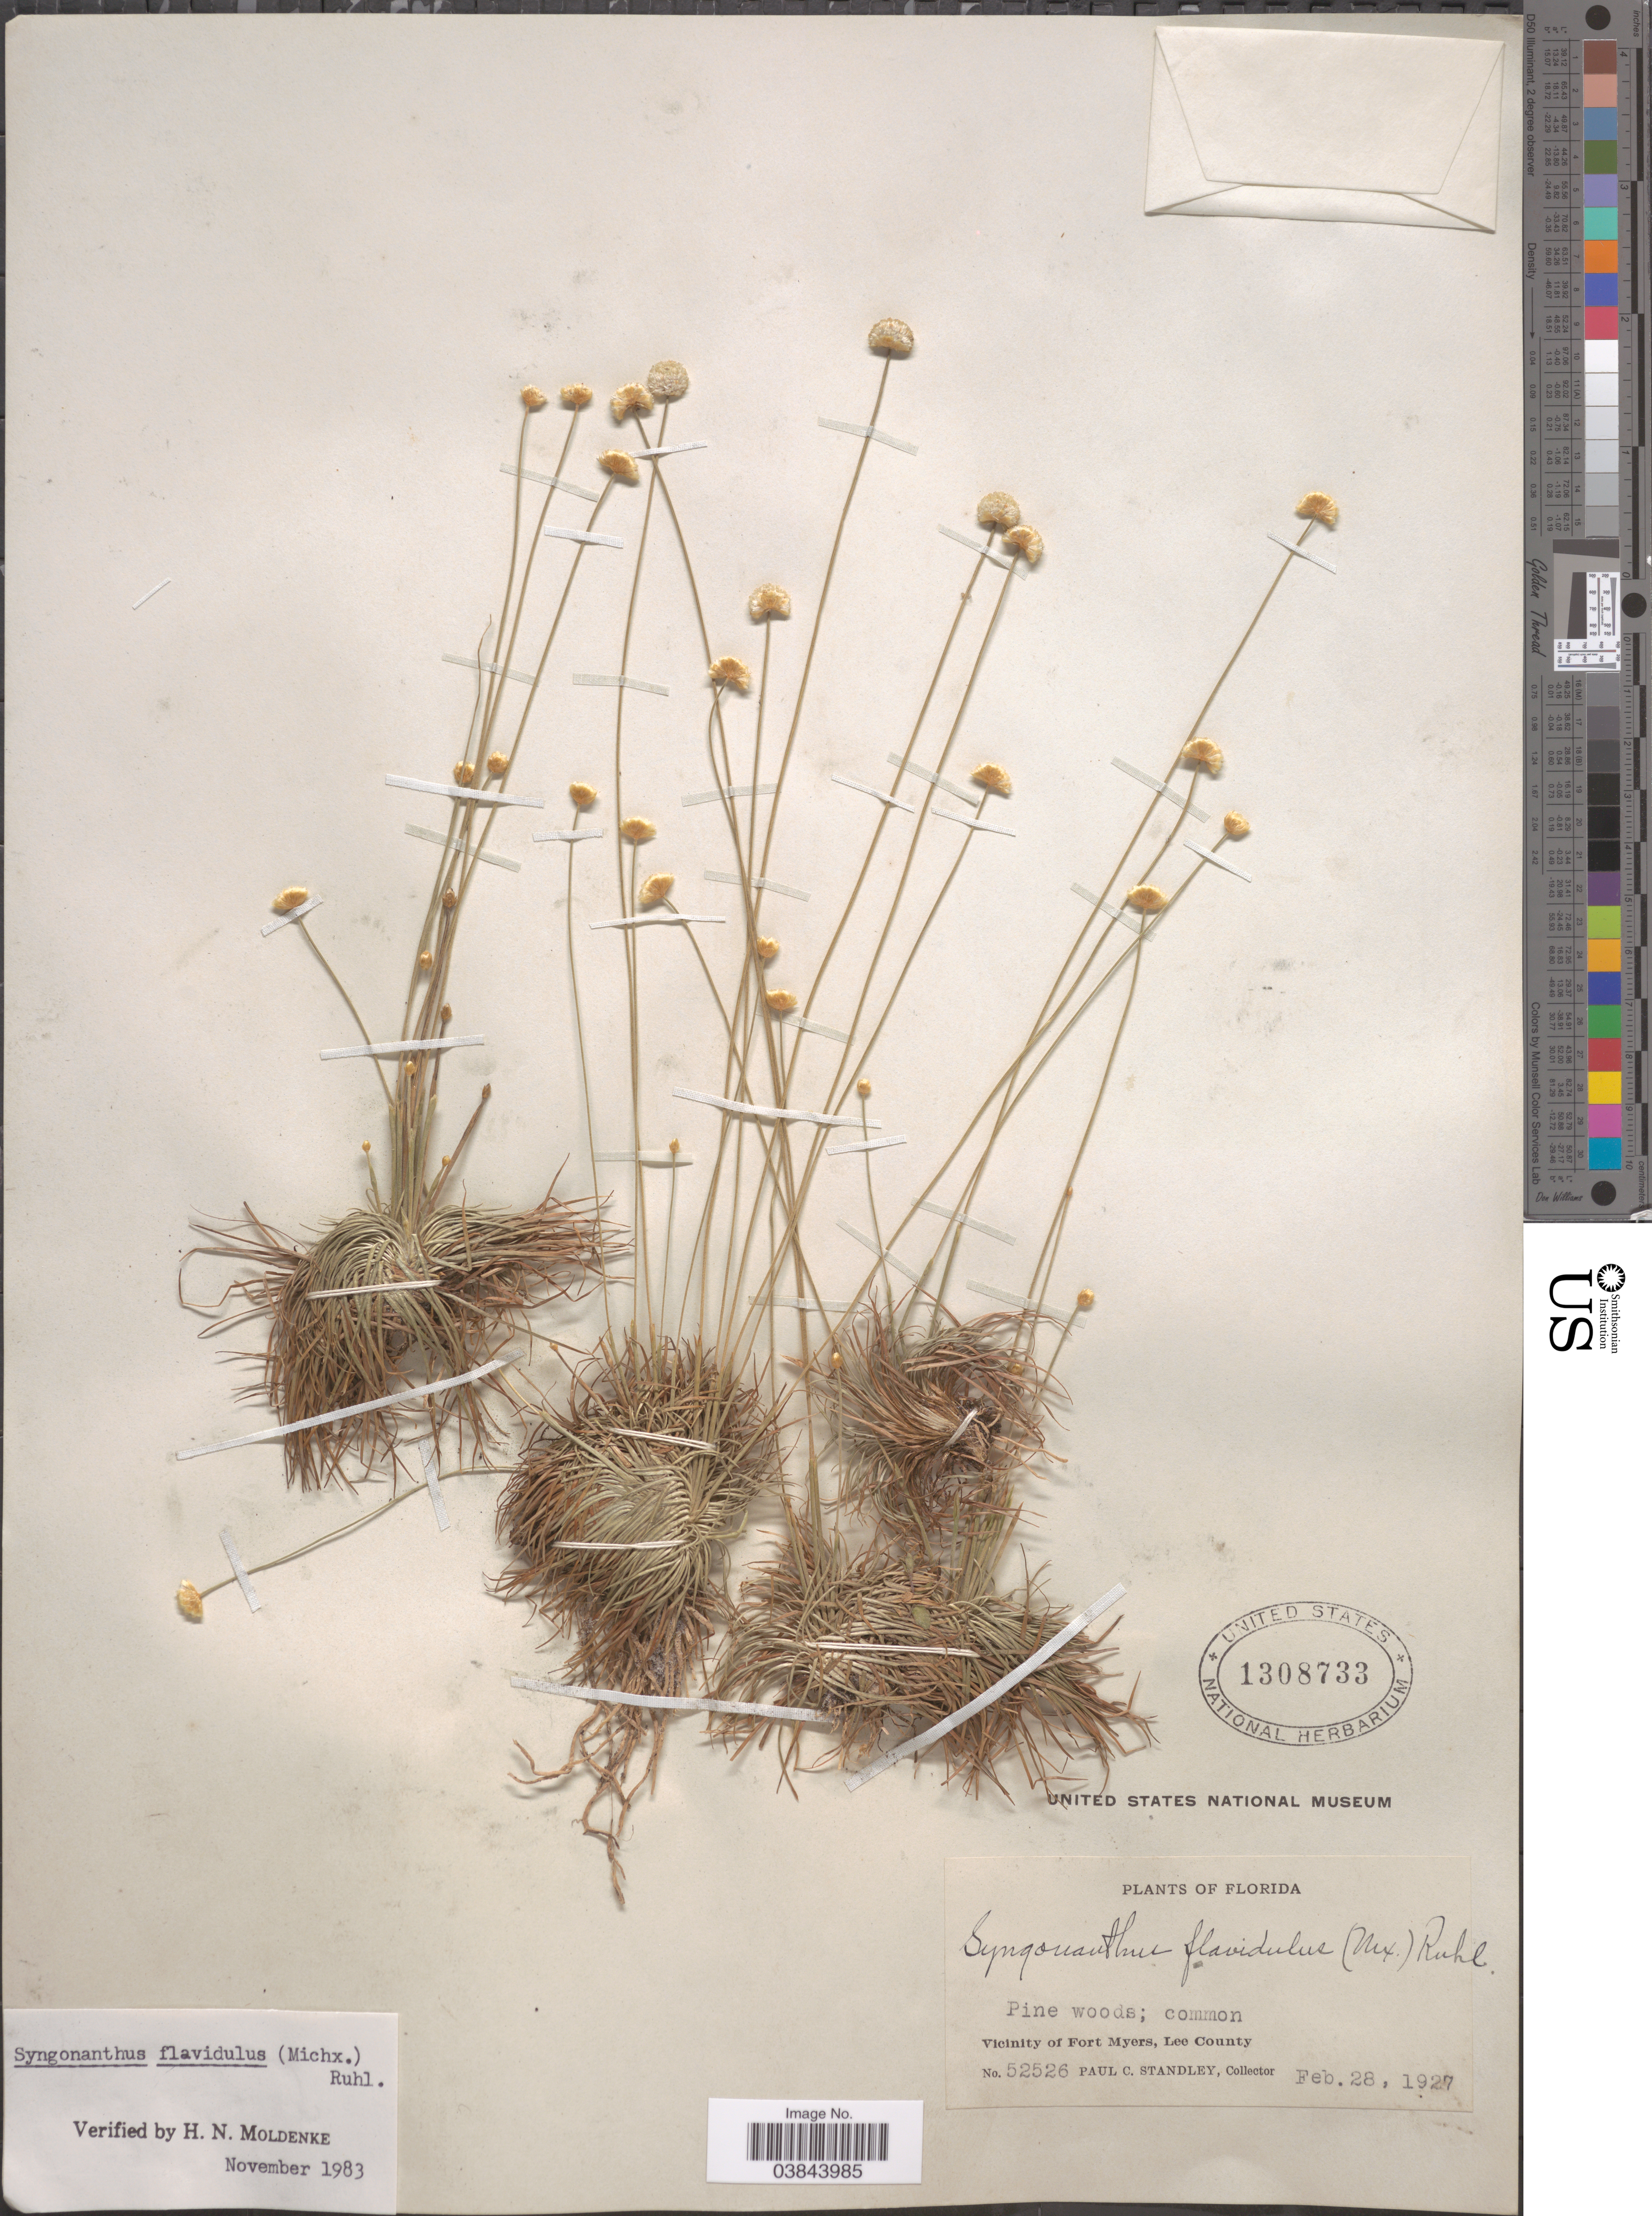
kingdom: Plantae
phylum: Tracheophyta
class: Liliopsida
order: Poales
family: Eriocaulaceae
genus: Syngonanthus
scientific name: Syngonanthus flavidulus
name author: (Michx.) Ruhland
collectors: P. C. Standley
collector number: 52526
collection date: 1927-02-28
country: United States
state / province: Florida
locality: Vicinity of Fort Myers, Lee County.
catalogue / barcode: US 1308733